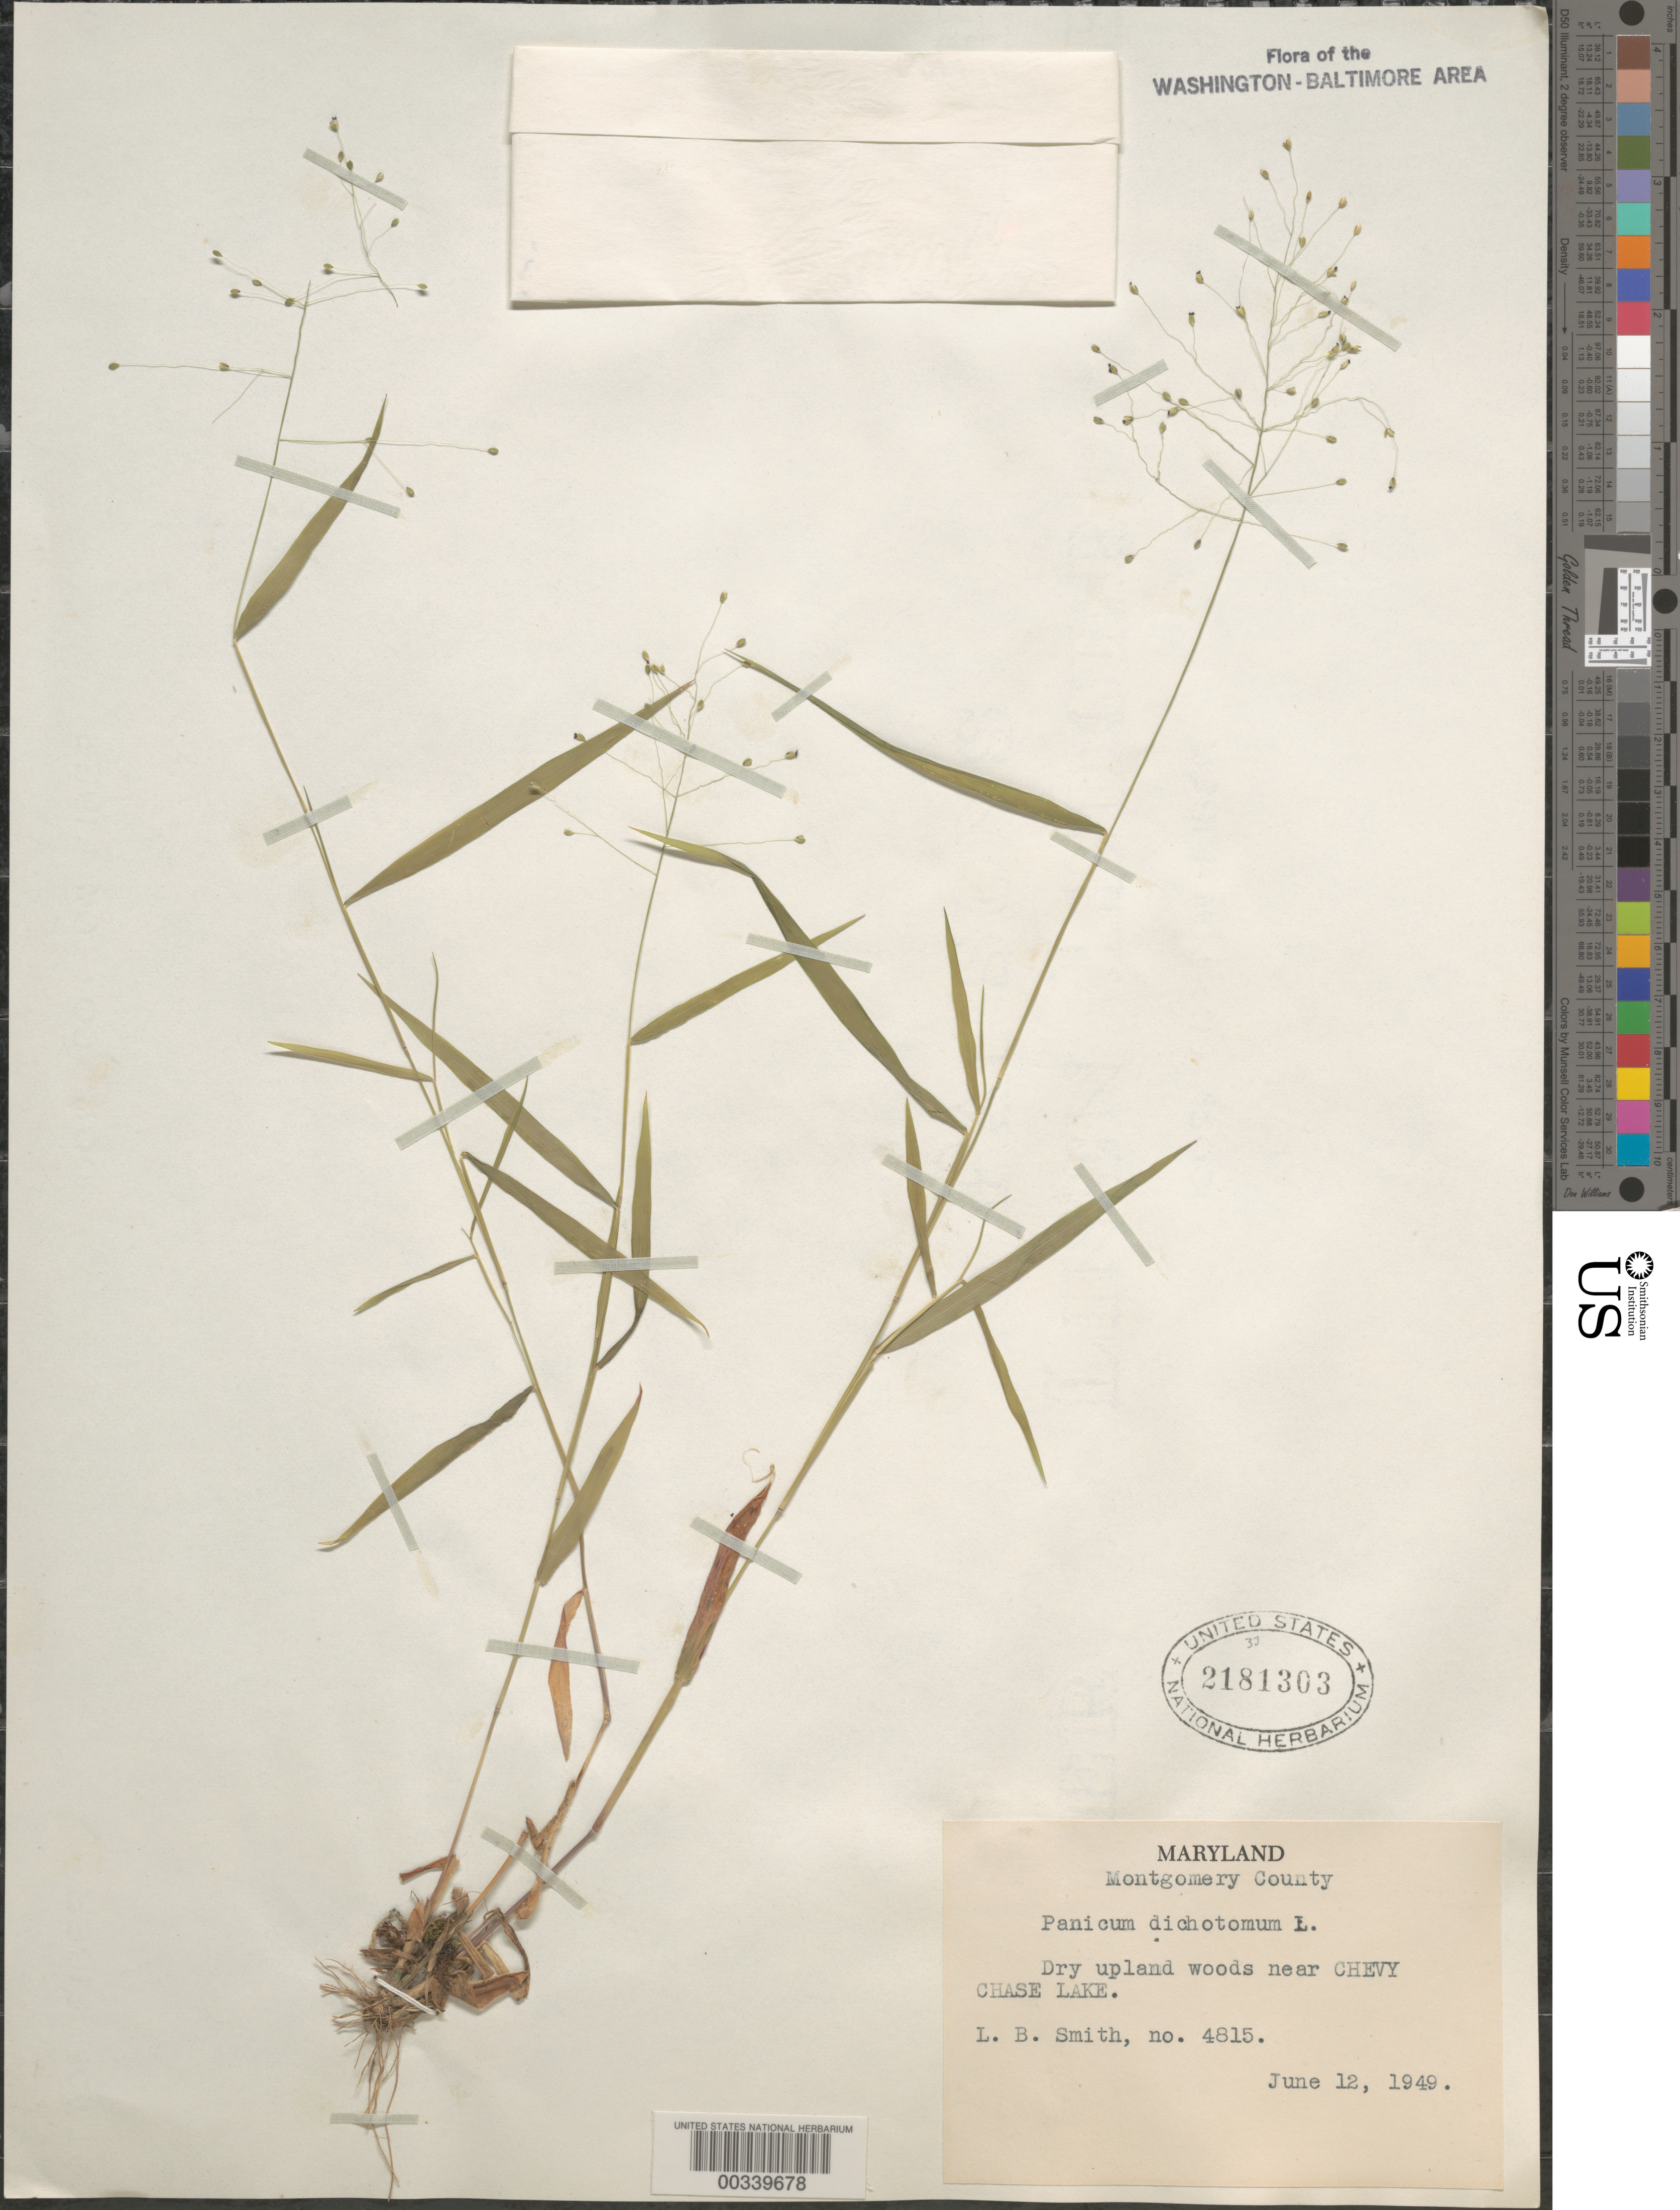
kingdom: Plantae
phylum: Tracheophyta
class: Liliopsida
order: Poales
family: Poaceae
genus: Dichanthelium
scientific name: Dichanthelium dichotomum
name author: (L.) Gould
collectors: L. Smith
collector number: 4815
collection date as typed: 12 Jun 1949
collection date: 1949-06-12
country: United States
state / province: Maryland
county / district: Montgomery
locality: Chevy Chase Lake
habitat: Dry upland woods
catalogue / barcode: US 2181303